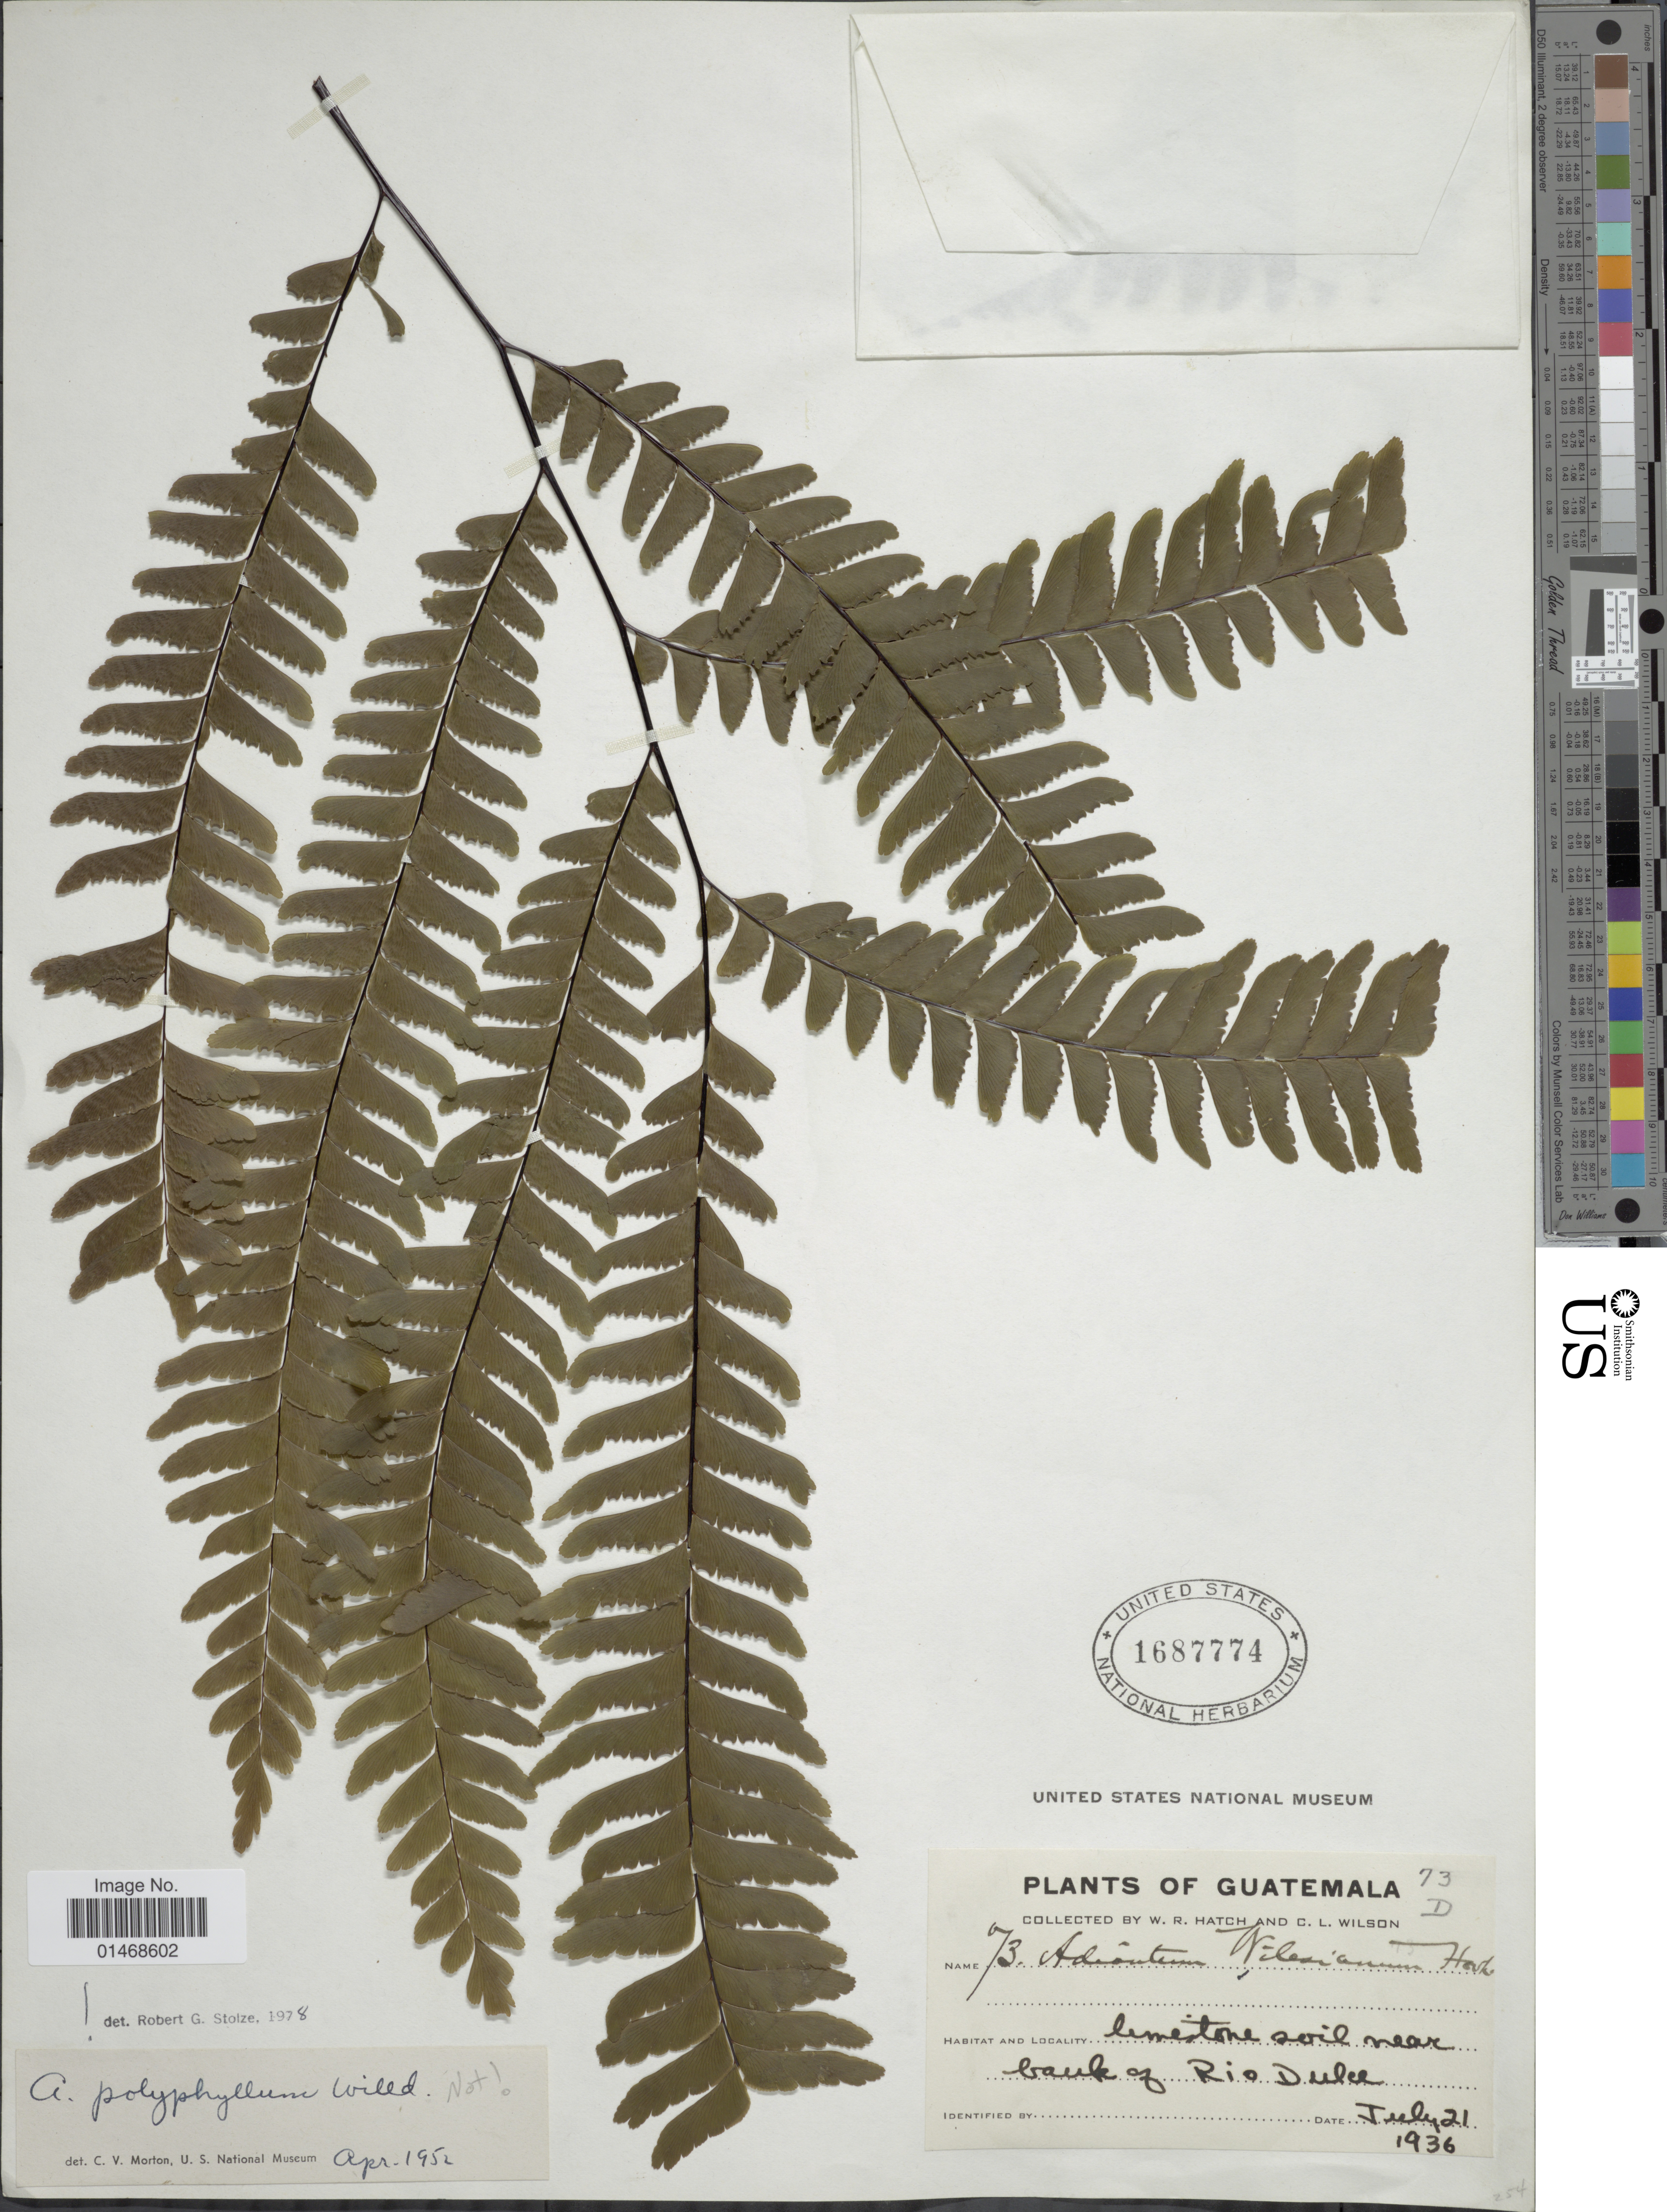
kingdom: Plantae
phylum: Tracheophyta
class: Polypodiopsida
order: Polypodiales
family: Pteridaceae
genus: Adiantum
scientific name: Adiantum sp.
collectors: W. Hatch & C. L. Wilson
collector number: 73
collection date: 1936-07-21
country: Guatemala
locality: Limestone soil near bank of Rio Dulce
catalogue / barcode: US 1687774